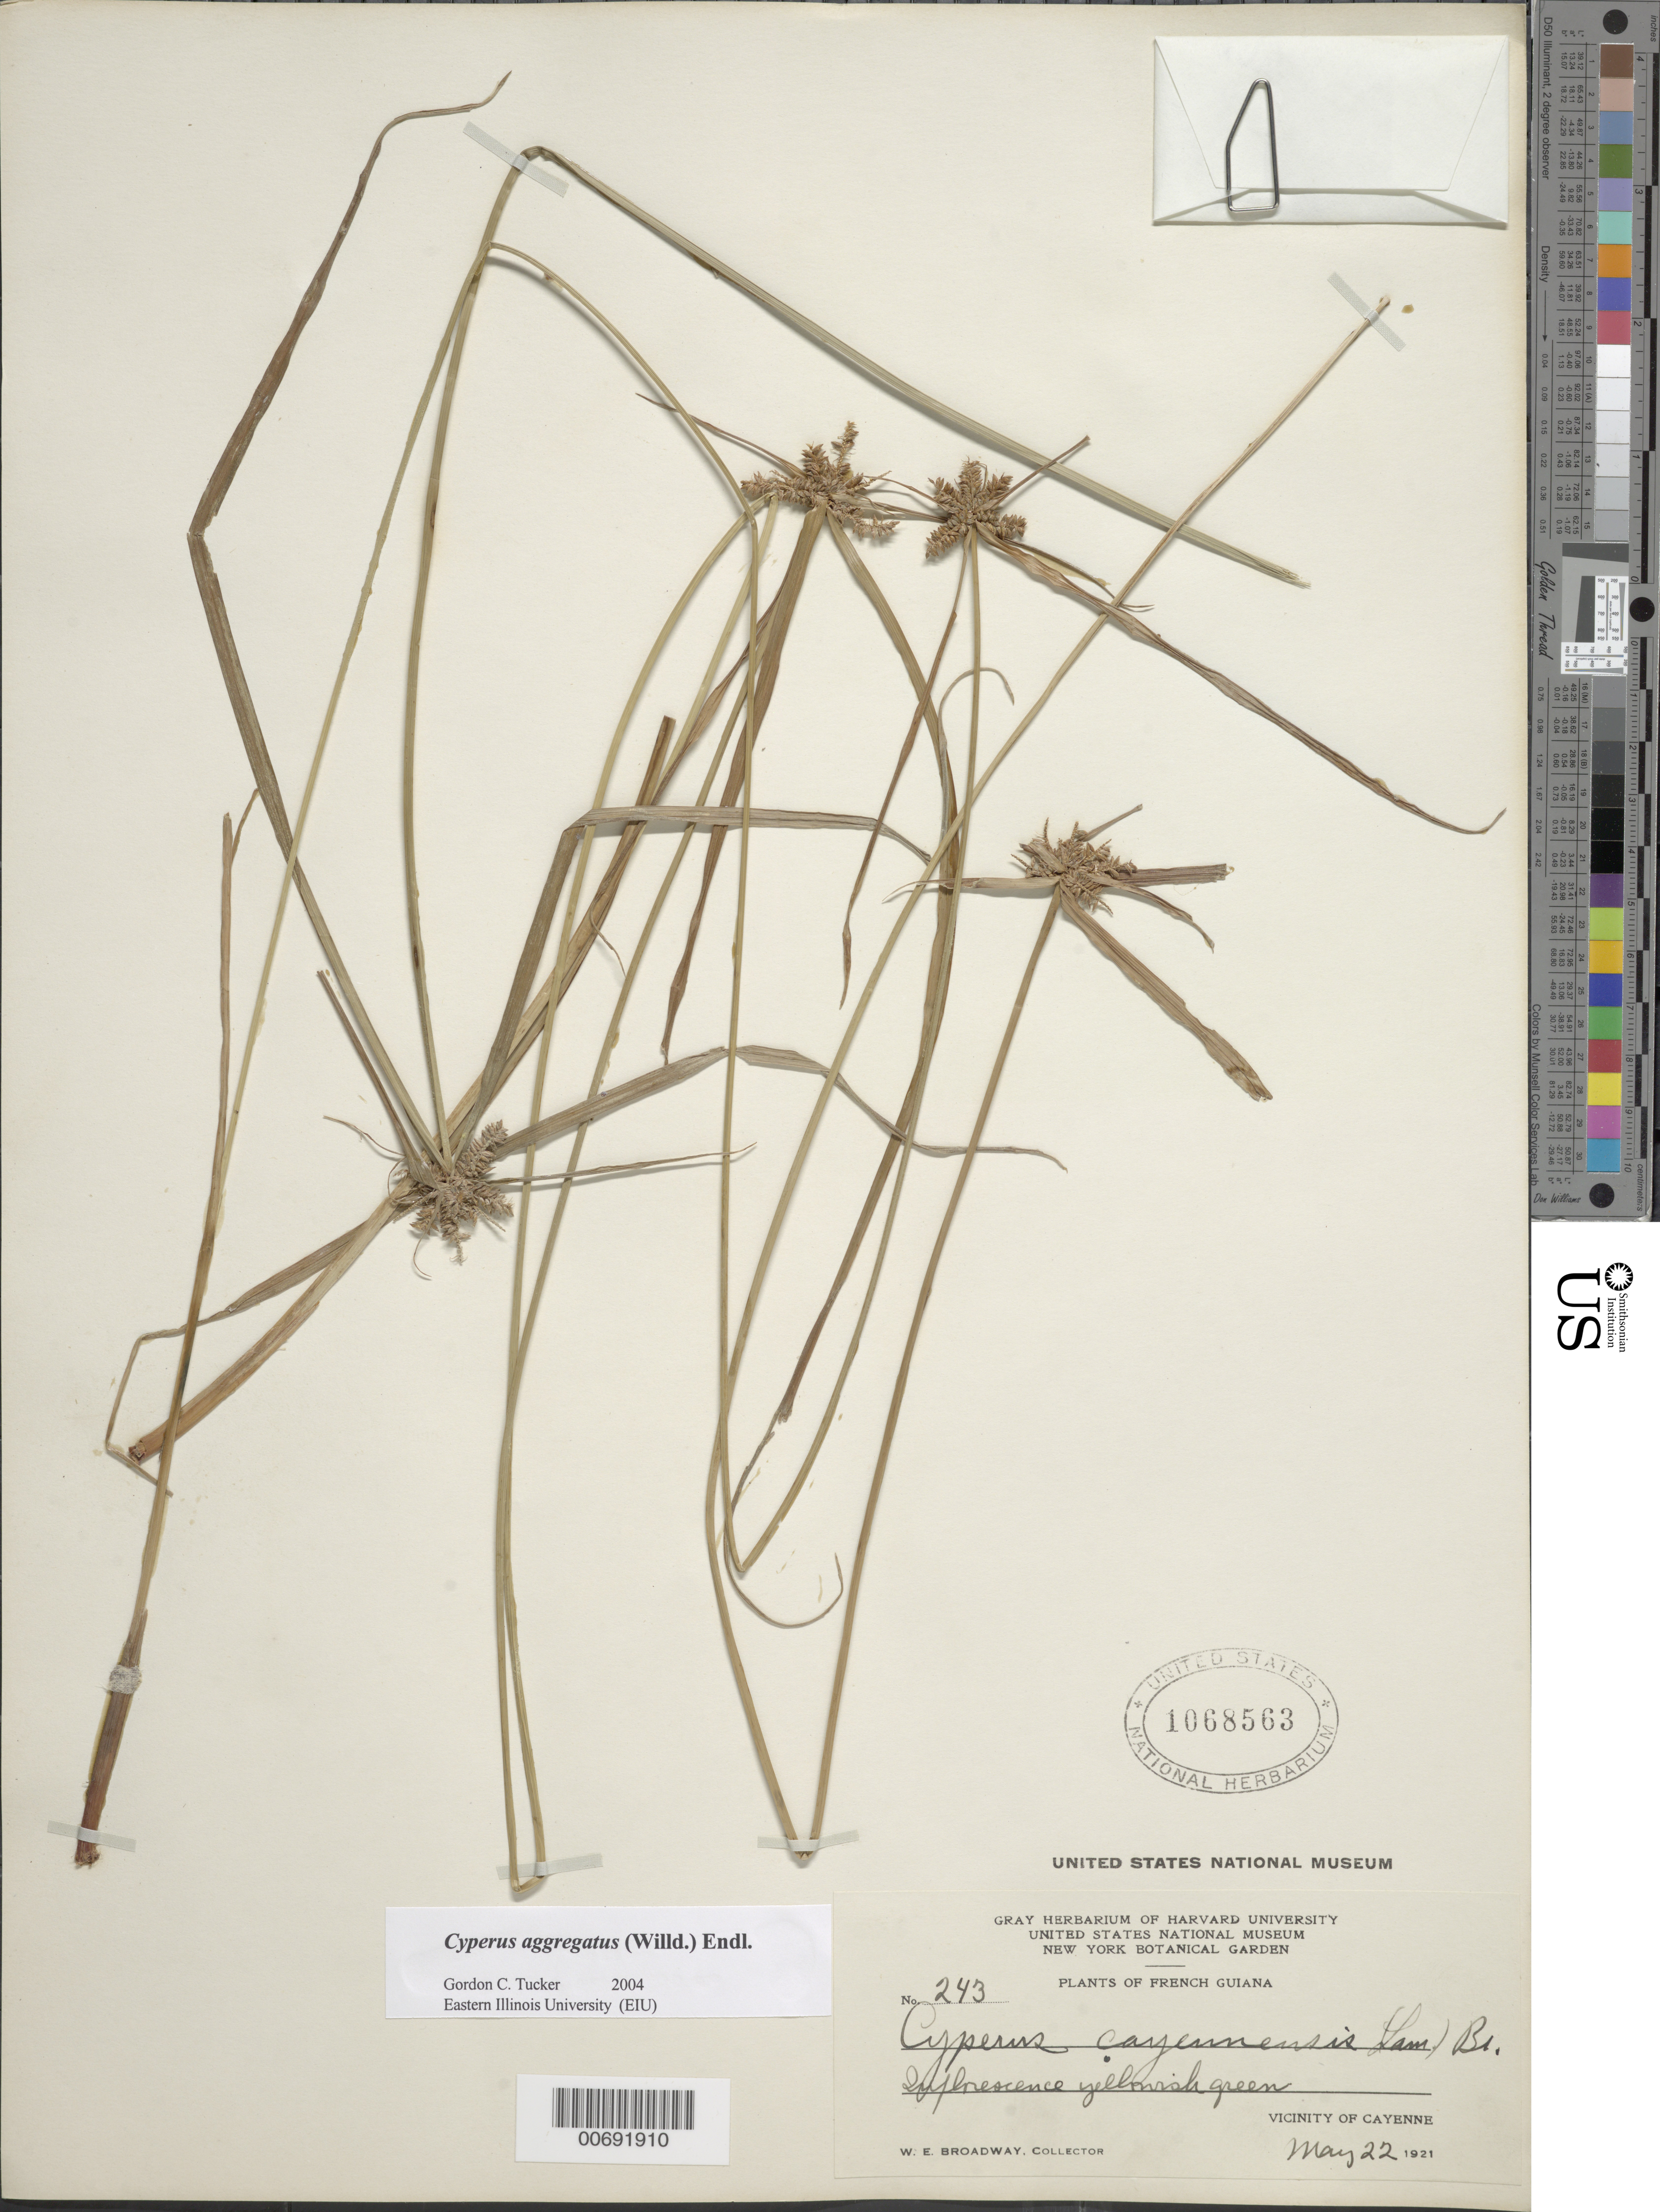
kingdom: Plantae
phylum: Tracheophyta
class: Liliopsida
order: Poales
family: Cyperaceae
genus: Cyperus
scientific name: Cyperus aggregatus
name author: (Willd.) Endl.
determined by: Tucker, G. C.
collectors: W. E. Broadway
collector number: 243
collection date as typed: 22-May-21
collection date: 1921-05-22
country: French Guiana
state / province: Cayenne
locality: Cayenne, vic.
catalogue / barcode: US 1068563